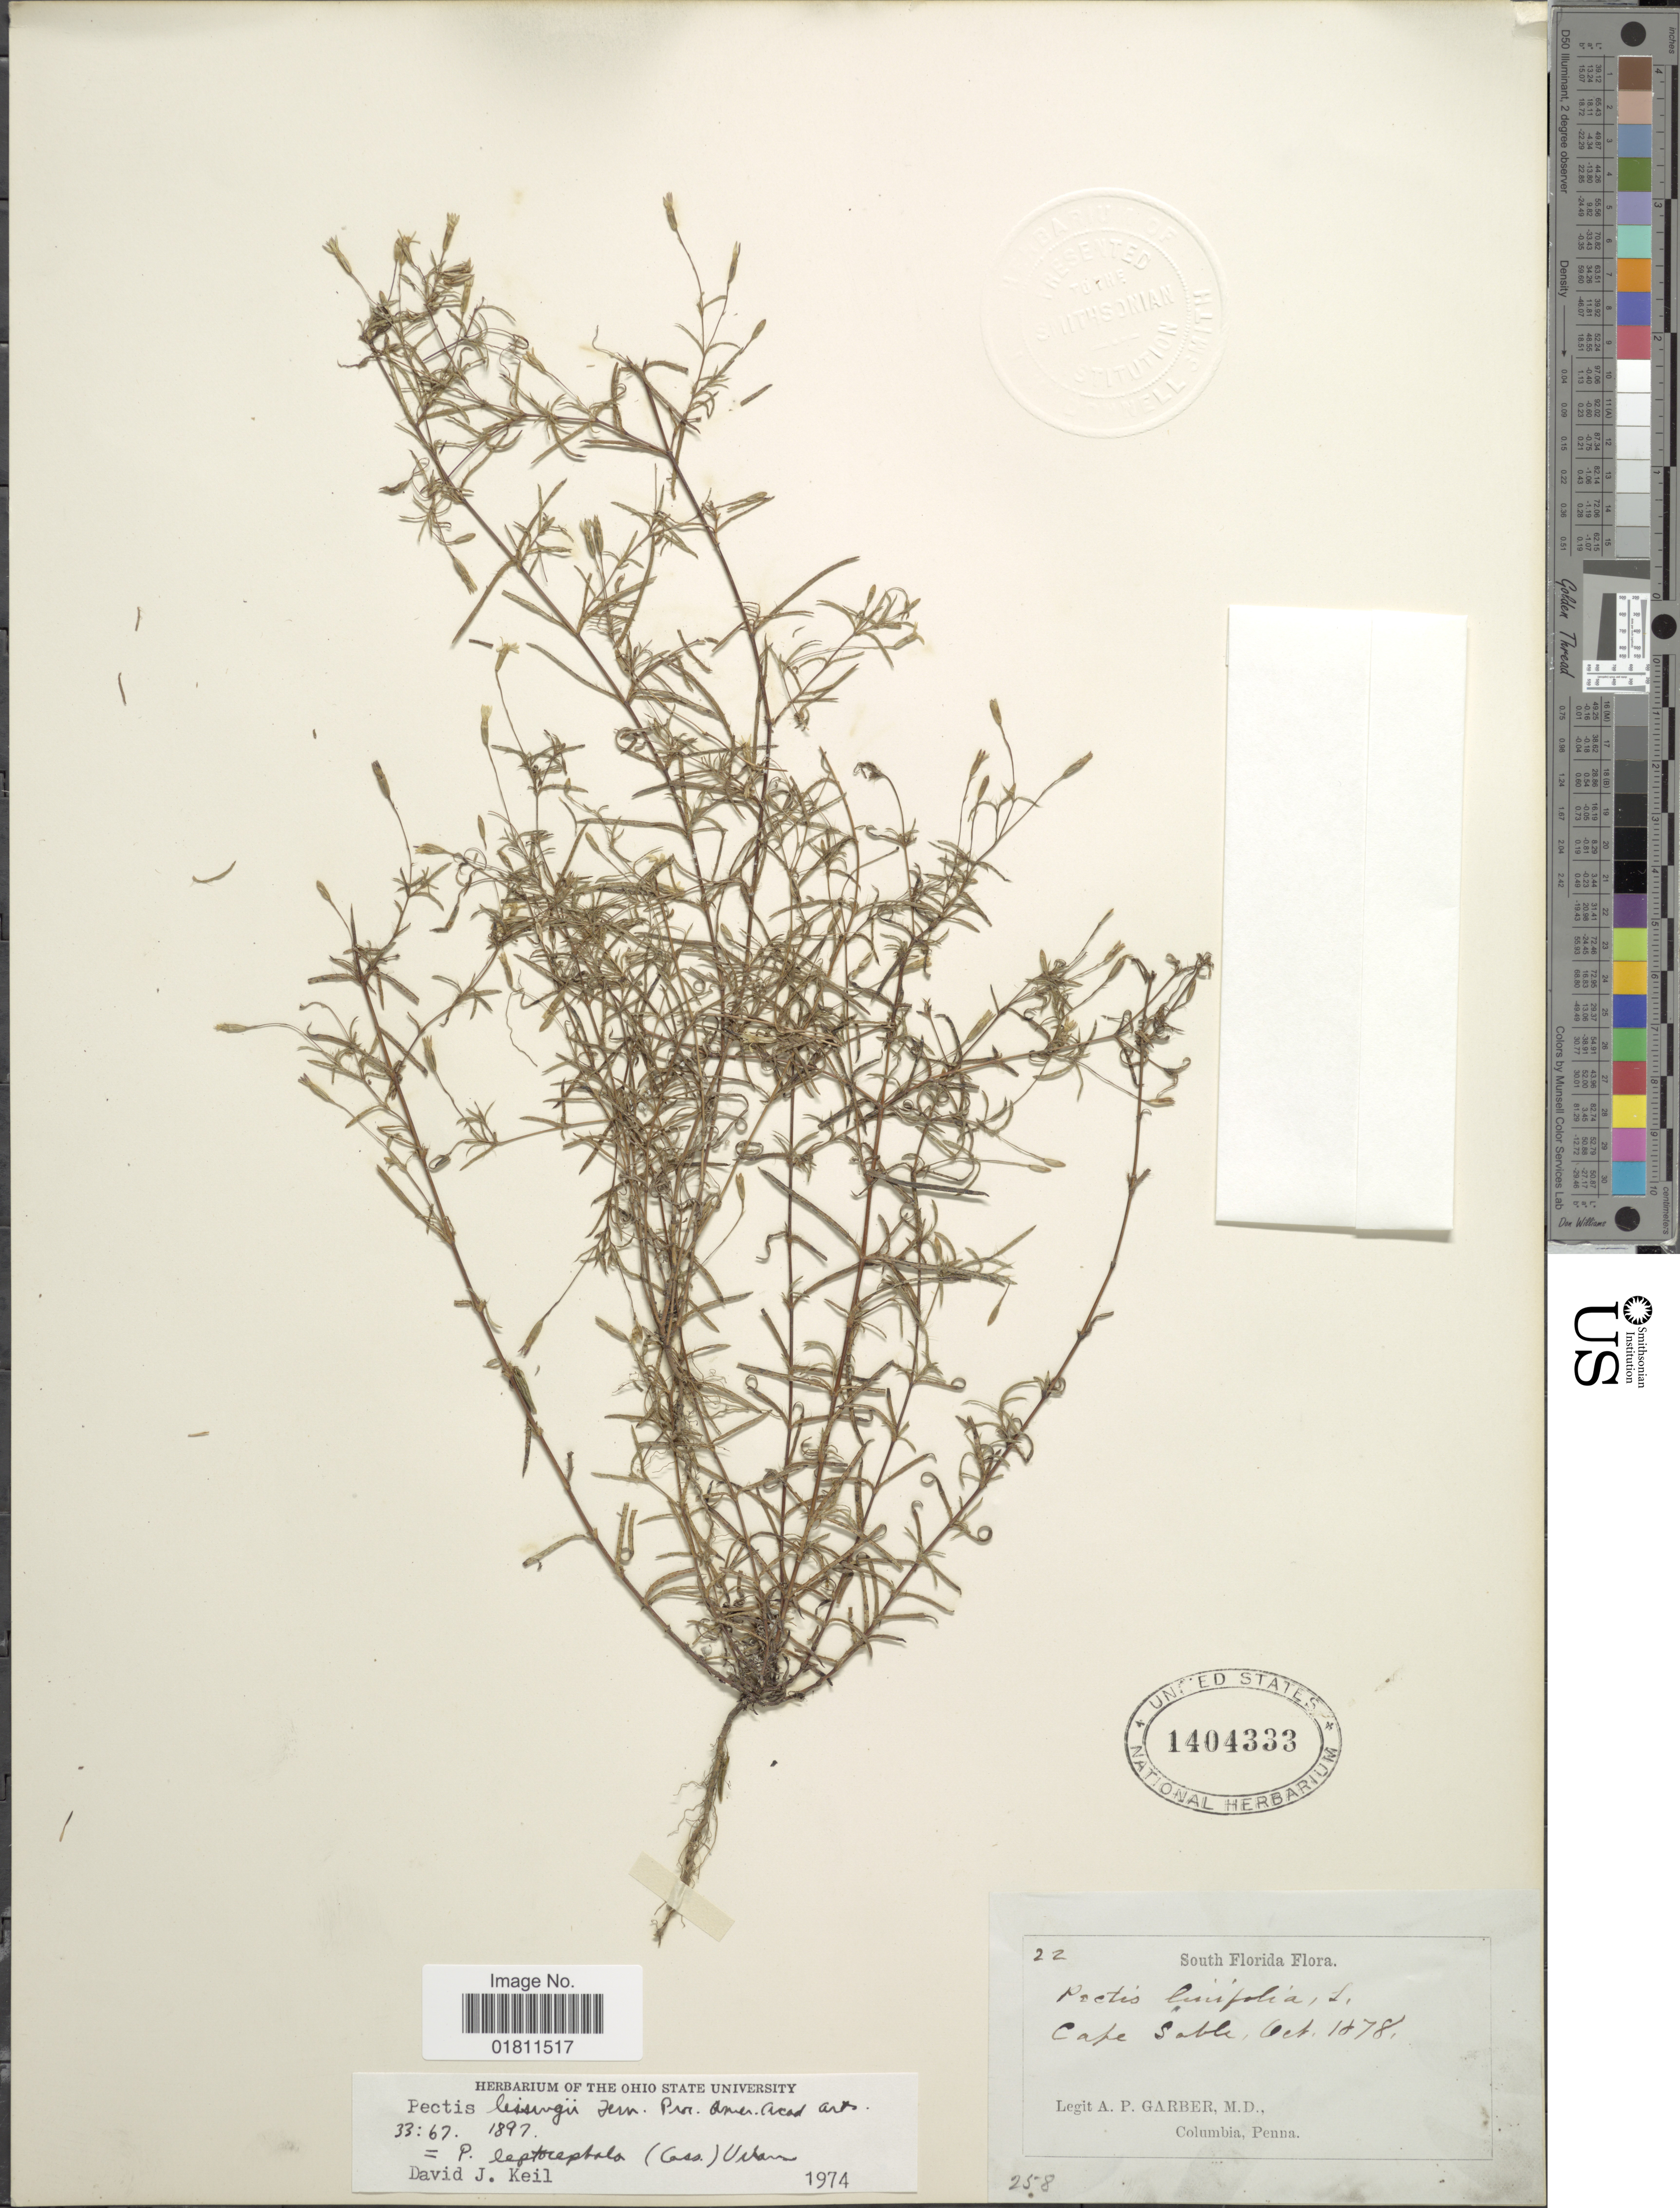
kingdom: Plantae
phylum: Tracheophyta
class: Magnoliopsida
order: Asterales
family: Asteraceae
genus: Pectis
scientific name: Pectis leptocephala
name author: (Cass.) Urb.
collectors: A. P. Garber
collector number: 22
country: United States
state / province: Florida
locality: South Florida, Cape Sable.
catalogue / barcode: US 1404333